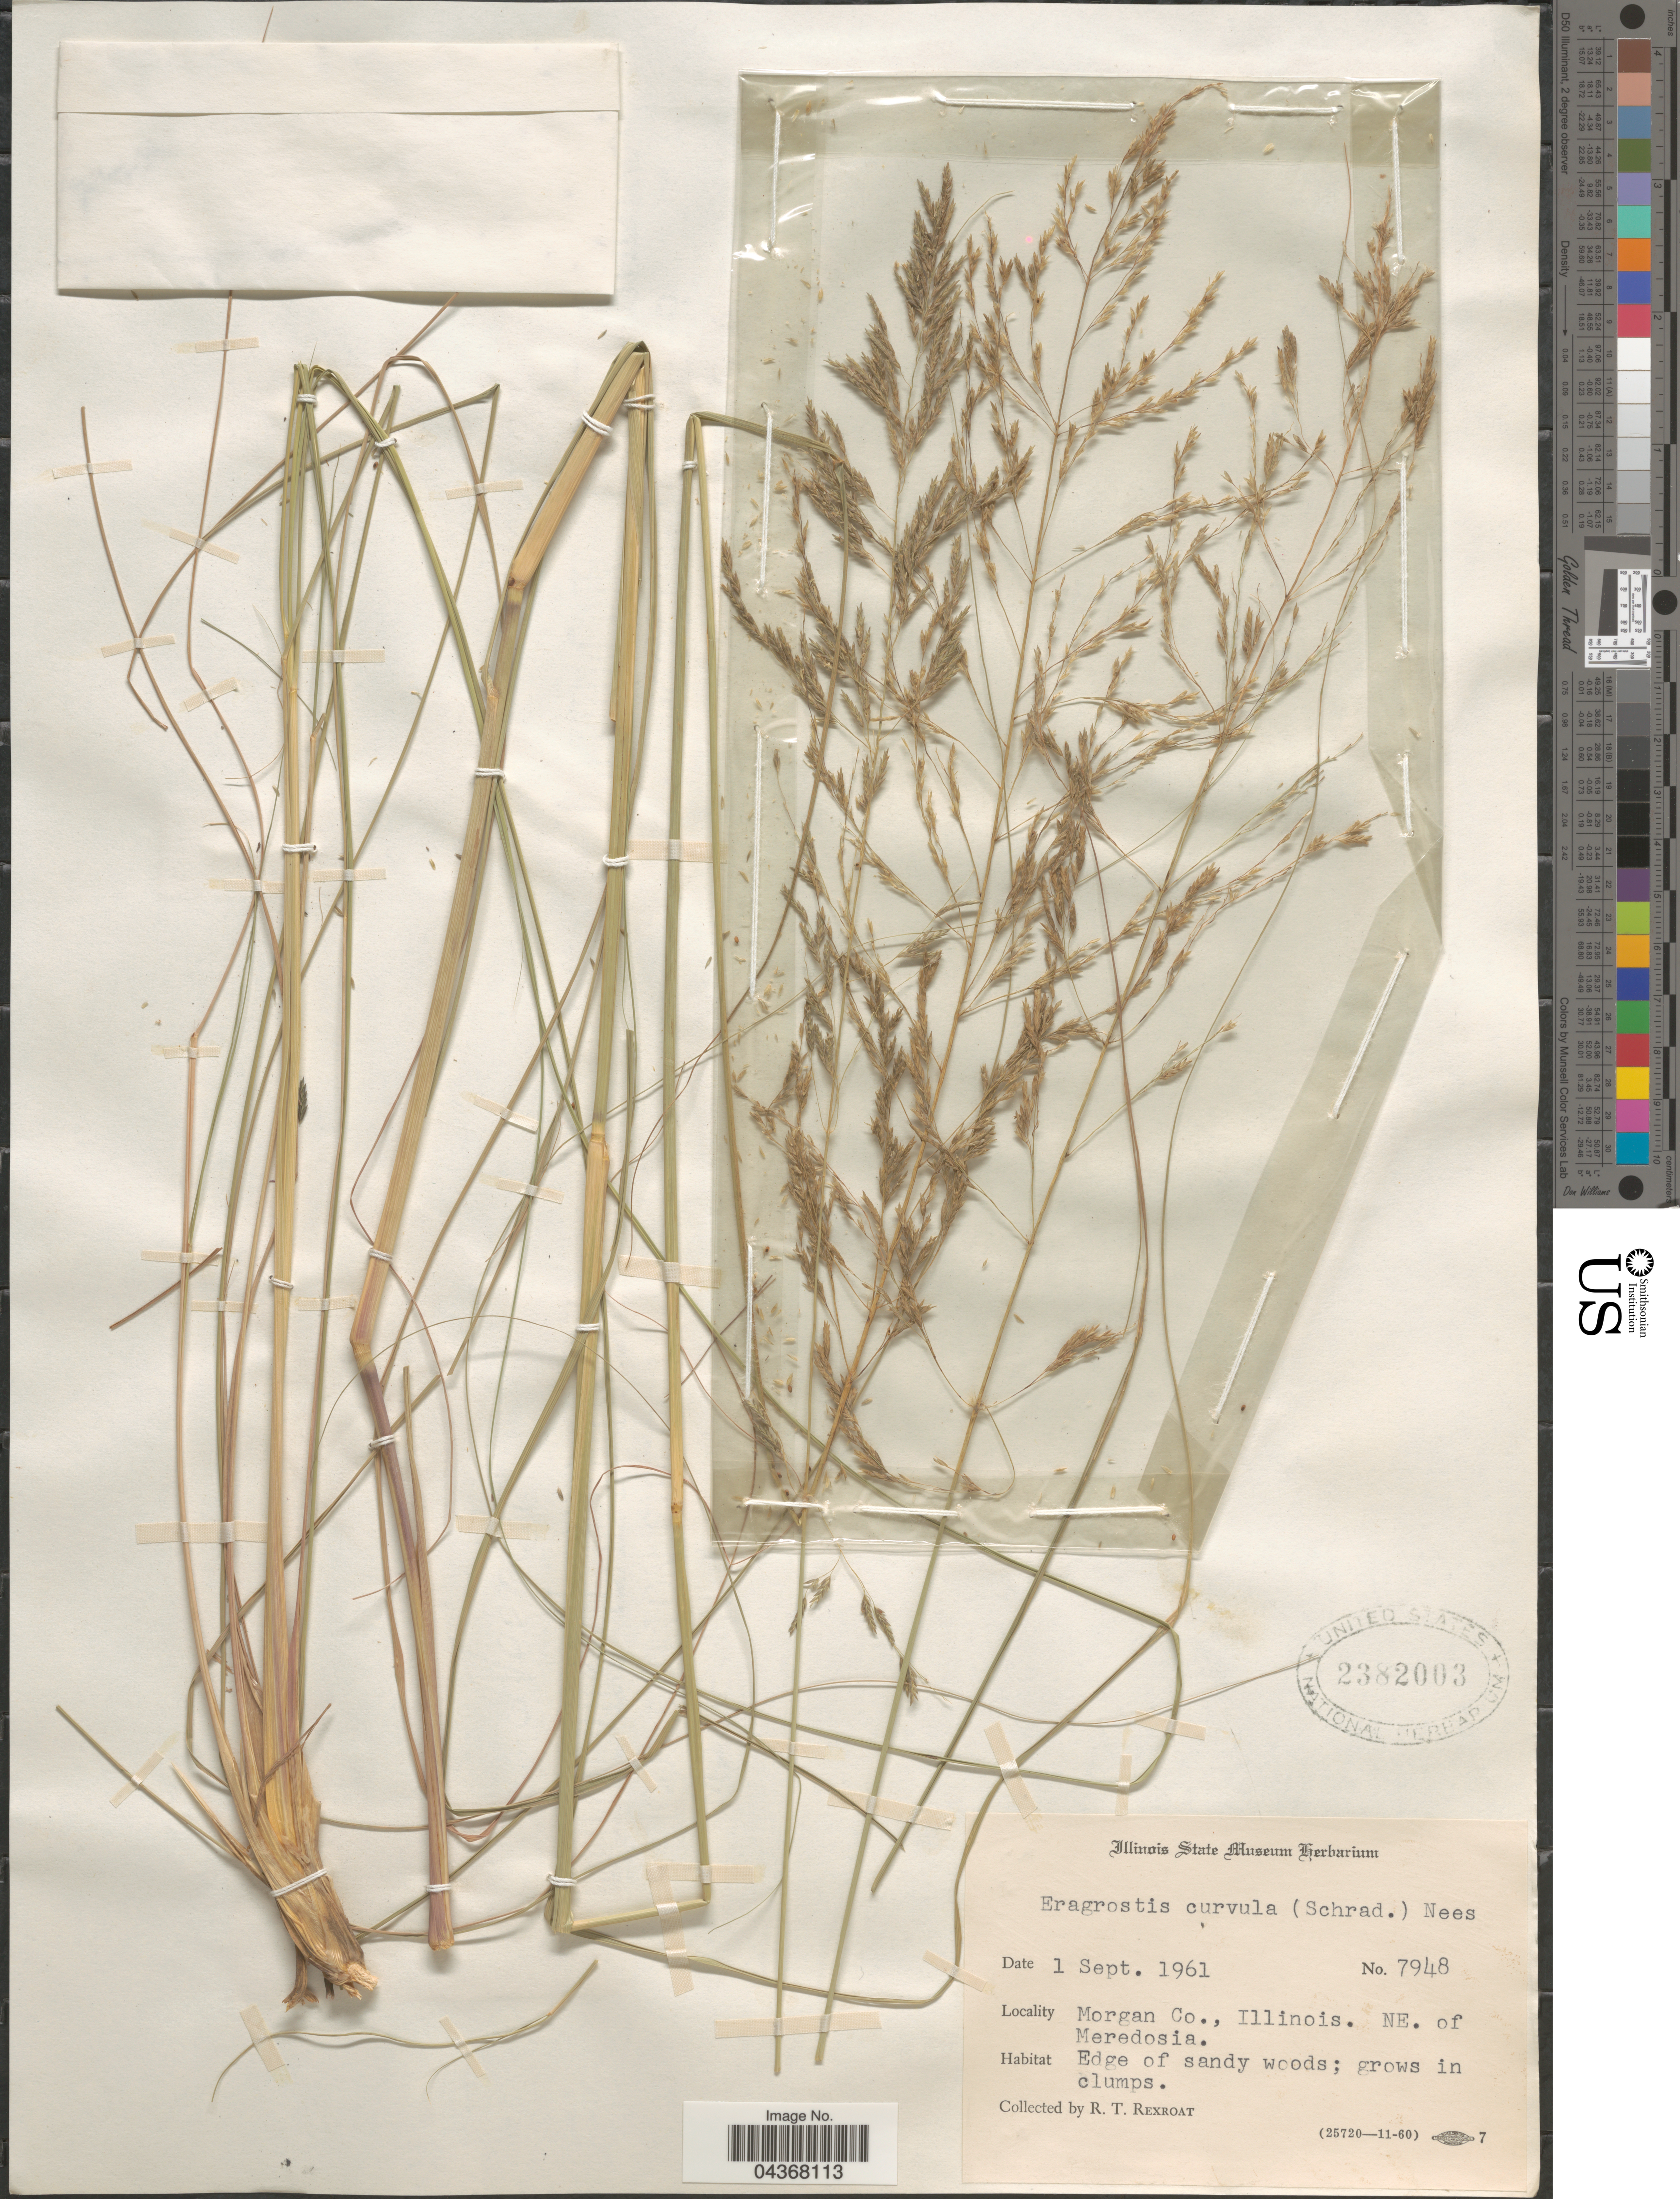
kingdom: Plantae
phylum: Tracheophyta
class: Liliopsida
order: Poales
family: Poaceae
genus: Eragrostis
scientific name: Eragrostis curvula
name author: (Schrad.) Nees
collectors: R. Rexroat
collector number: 7948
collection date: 1961-09-01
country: United States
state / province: Illinois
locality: Morgan Co. NE. of Meredosia.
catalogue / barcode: US 2382003